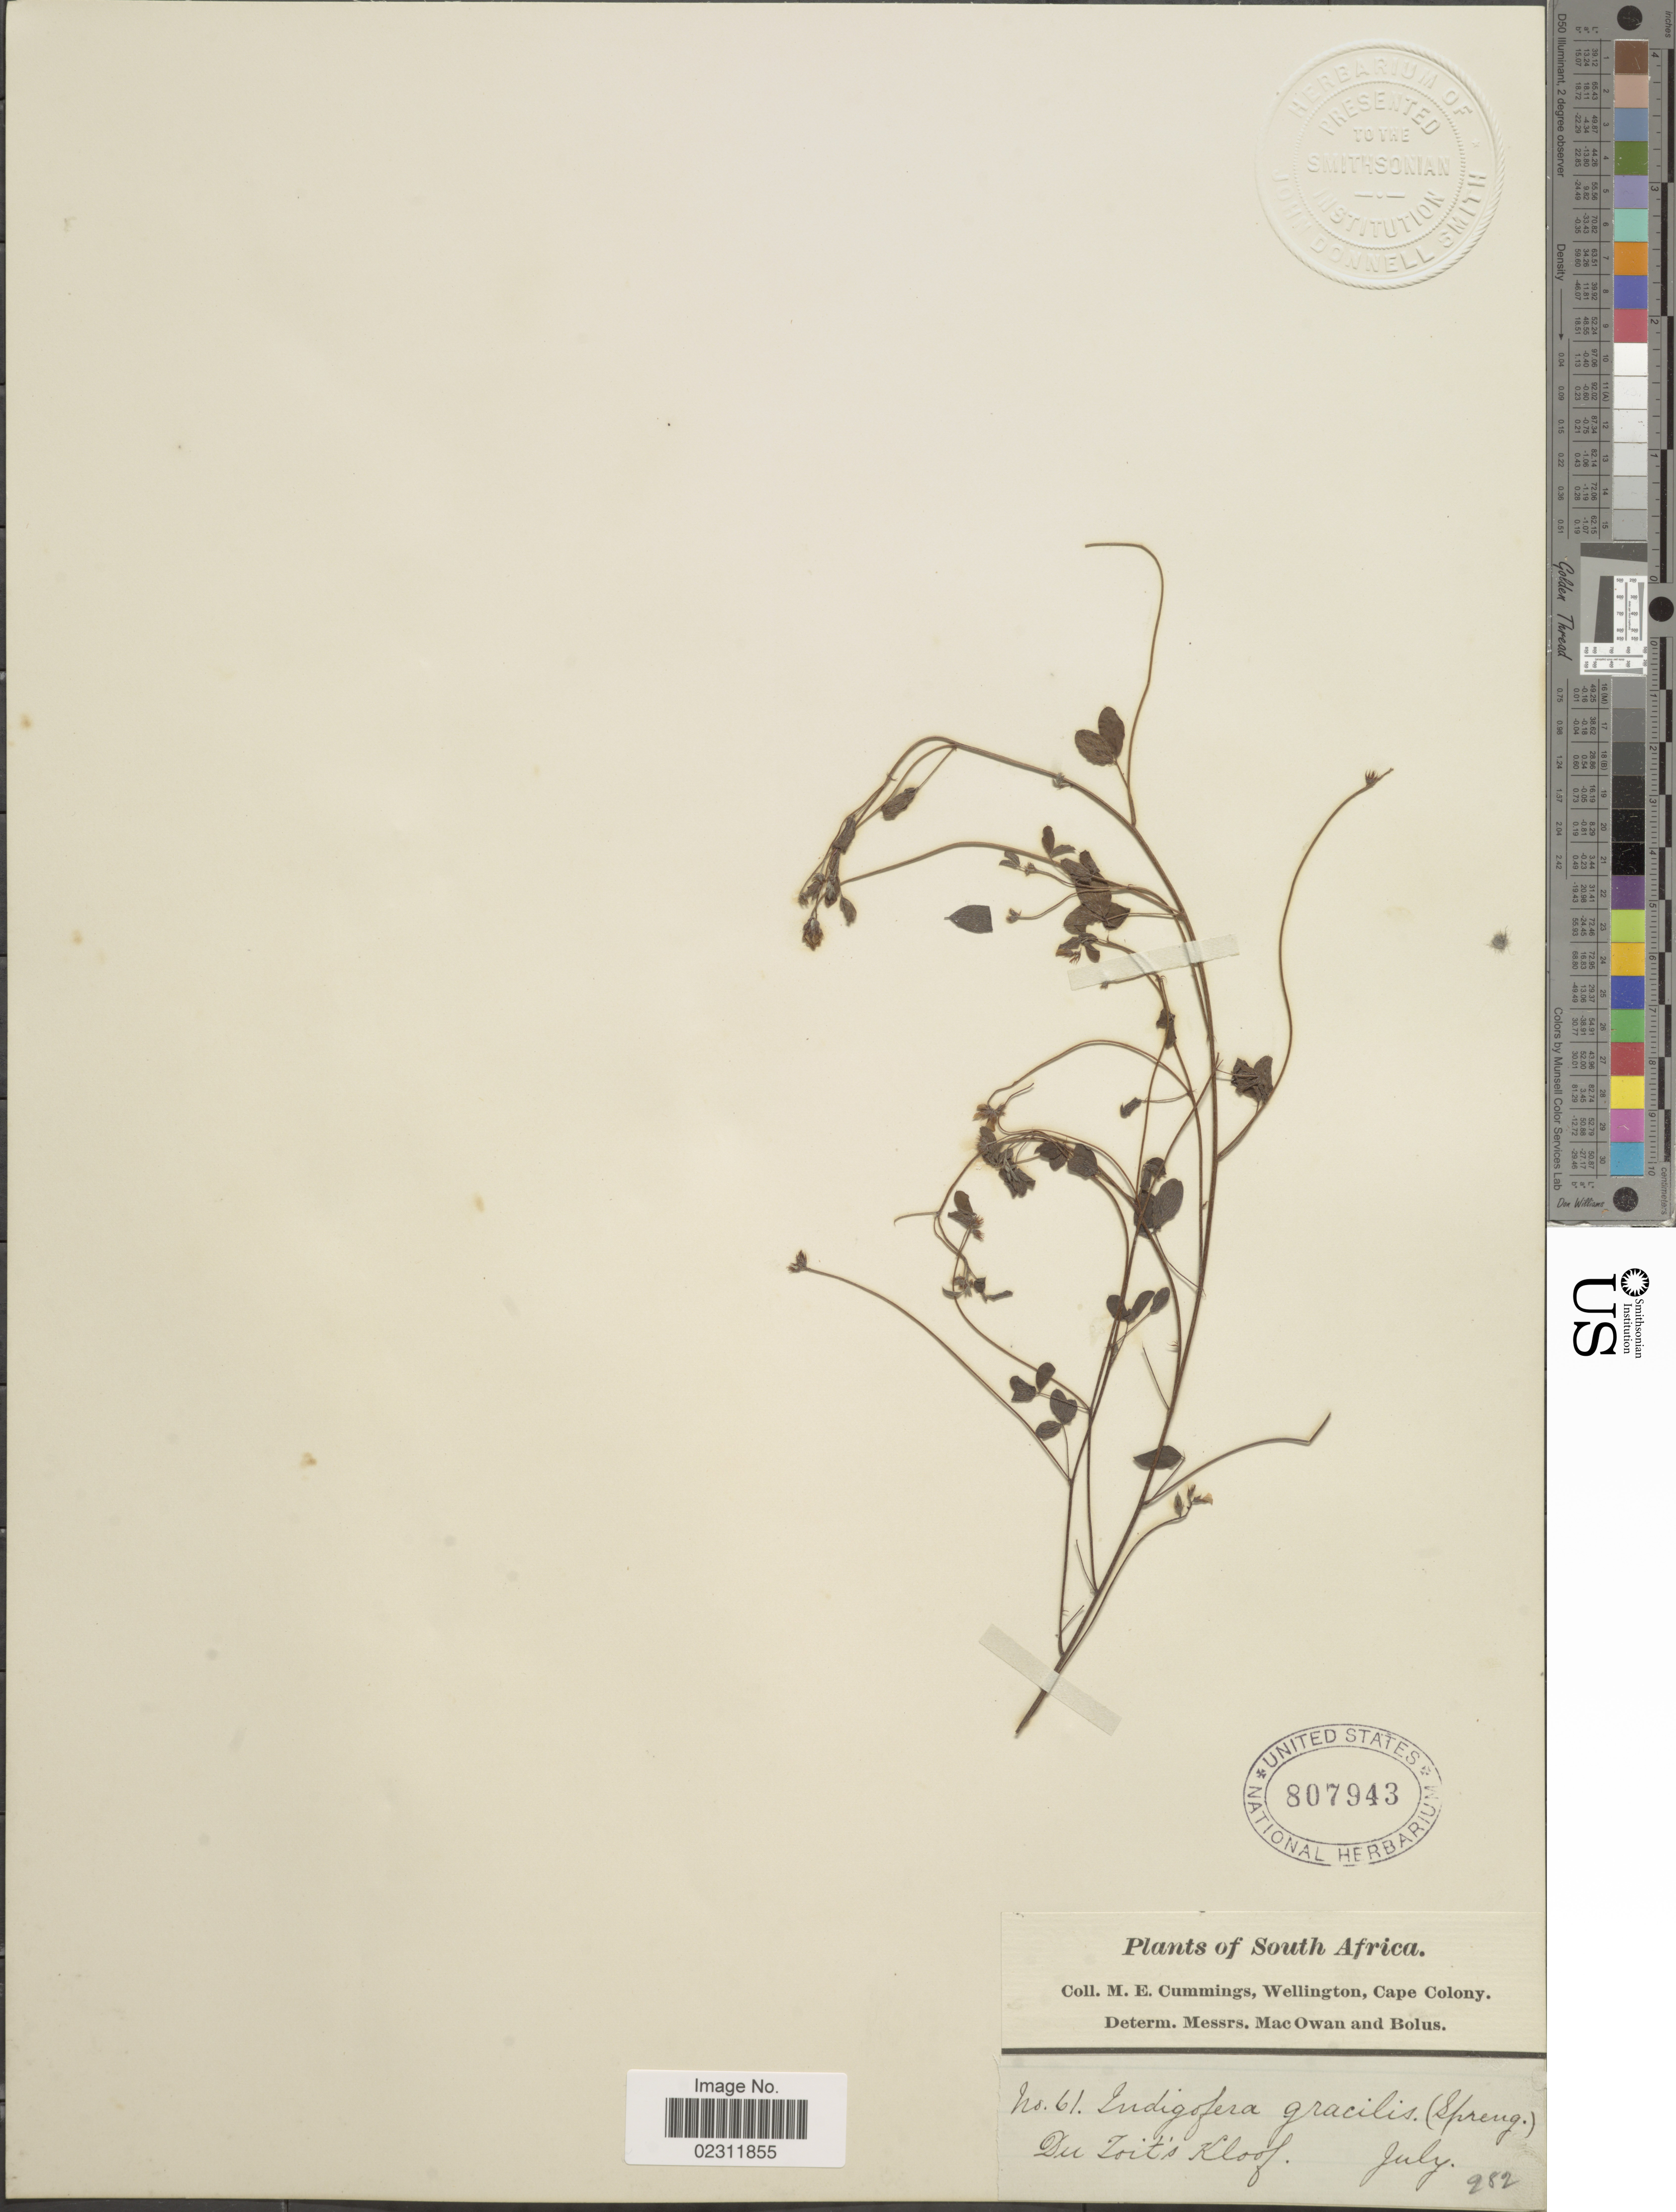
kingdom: Plantae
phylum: Tracheophyta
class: Magnoliopsida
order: Fabales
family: Fabaceae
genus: Indigofera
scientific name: Indigofera gracilis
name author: Bong.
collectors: M. E. Cummings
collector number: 61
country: South Africa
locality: Du Toit's Kloof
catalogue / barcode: US 807943